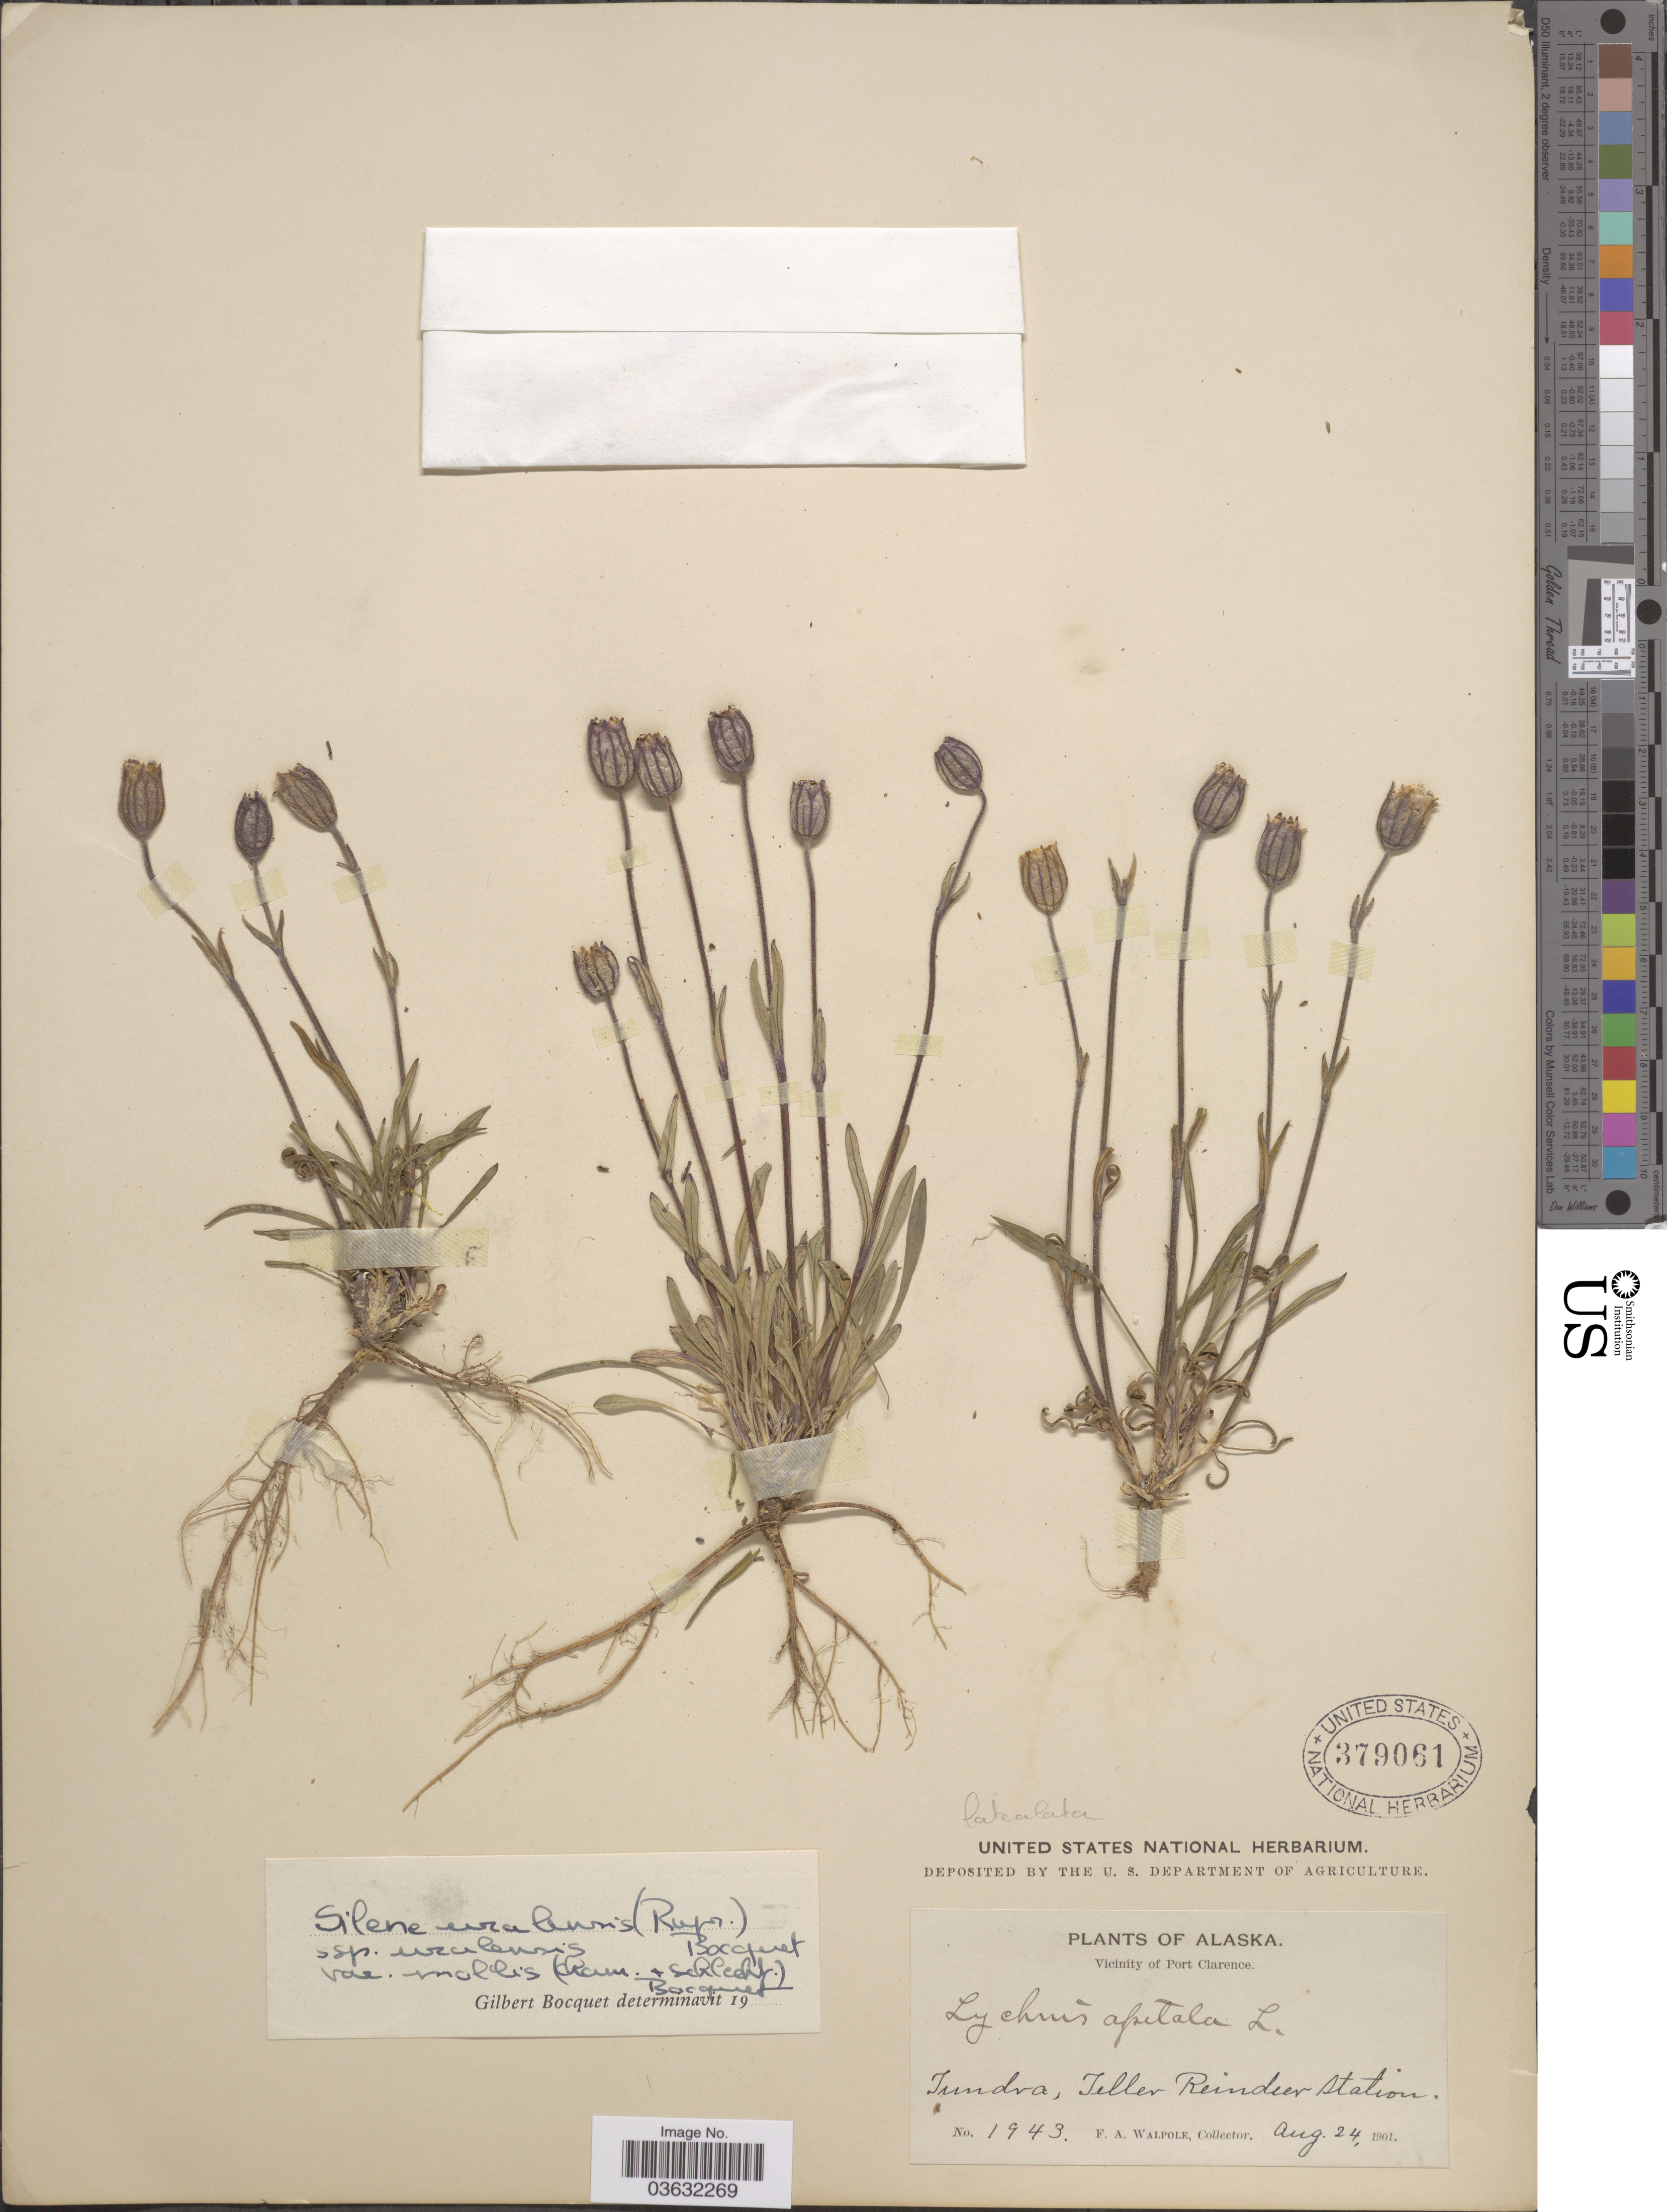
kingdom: Plantae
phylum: Tracheophyta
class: Magnoliopsida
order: Caryophyllales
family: Caryophyllaceae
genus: Silene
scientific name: Silene uralensis var. mollis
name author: (Cham. & Schltdl.) Bocquet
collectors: F. Walpole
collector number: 1943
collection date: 1901-08-24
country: United States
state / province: Alaska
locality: Vicinity of Port Clarence. Tundra, Teller Reindeer Station.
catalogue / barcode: US 379061